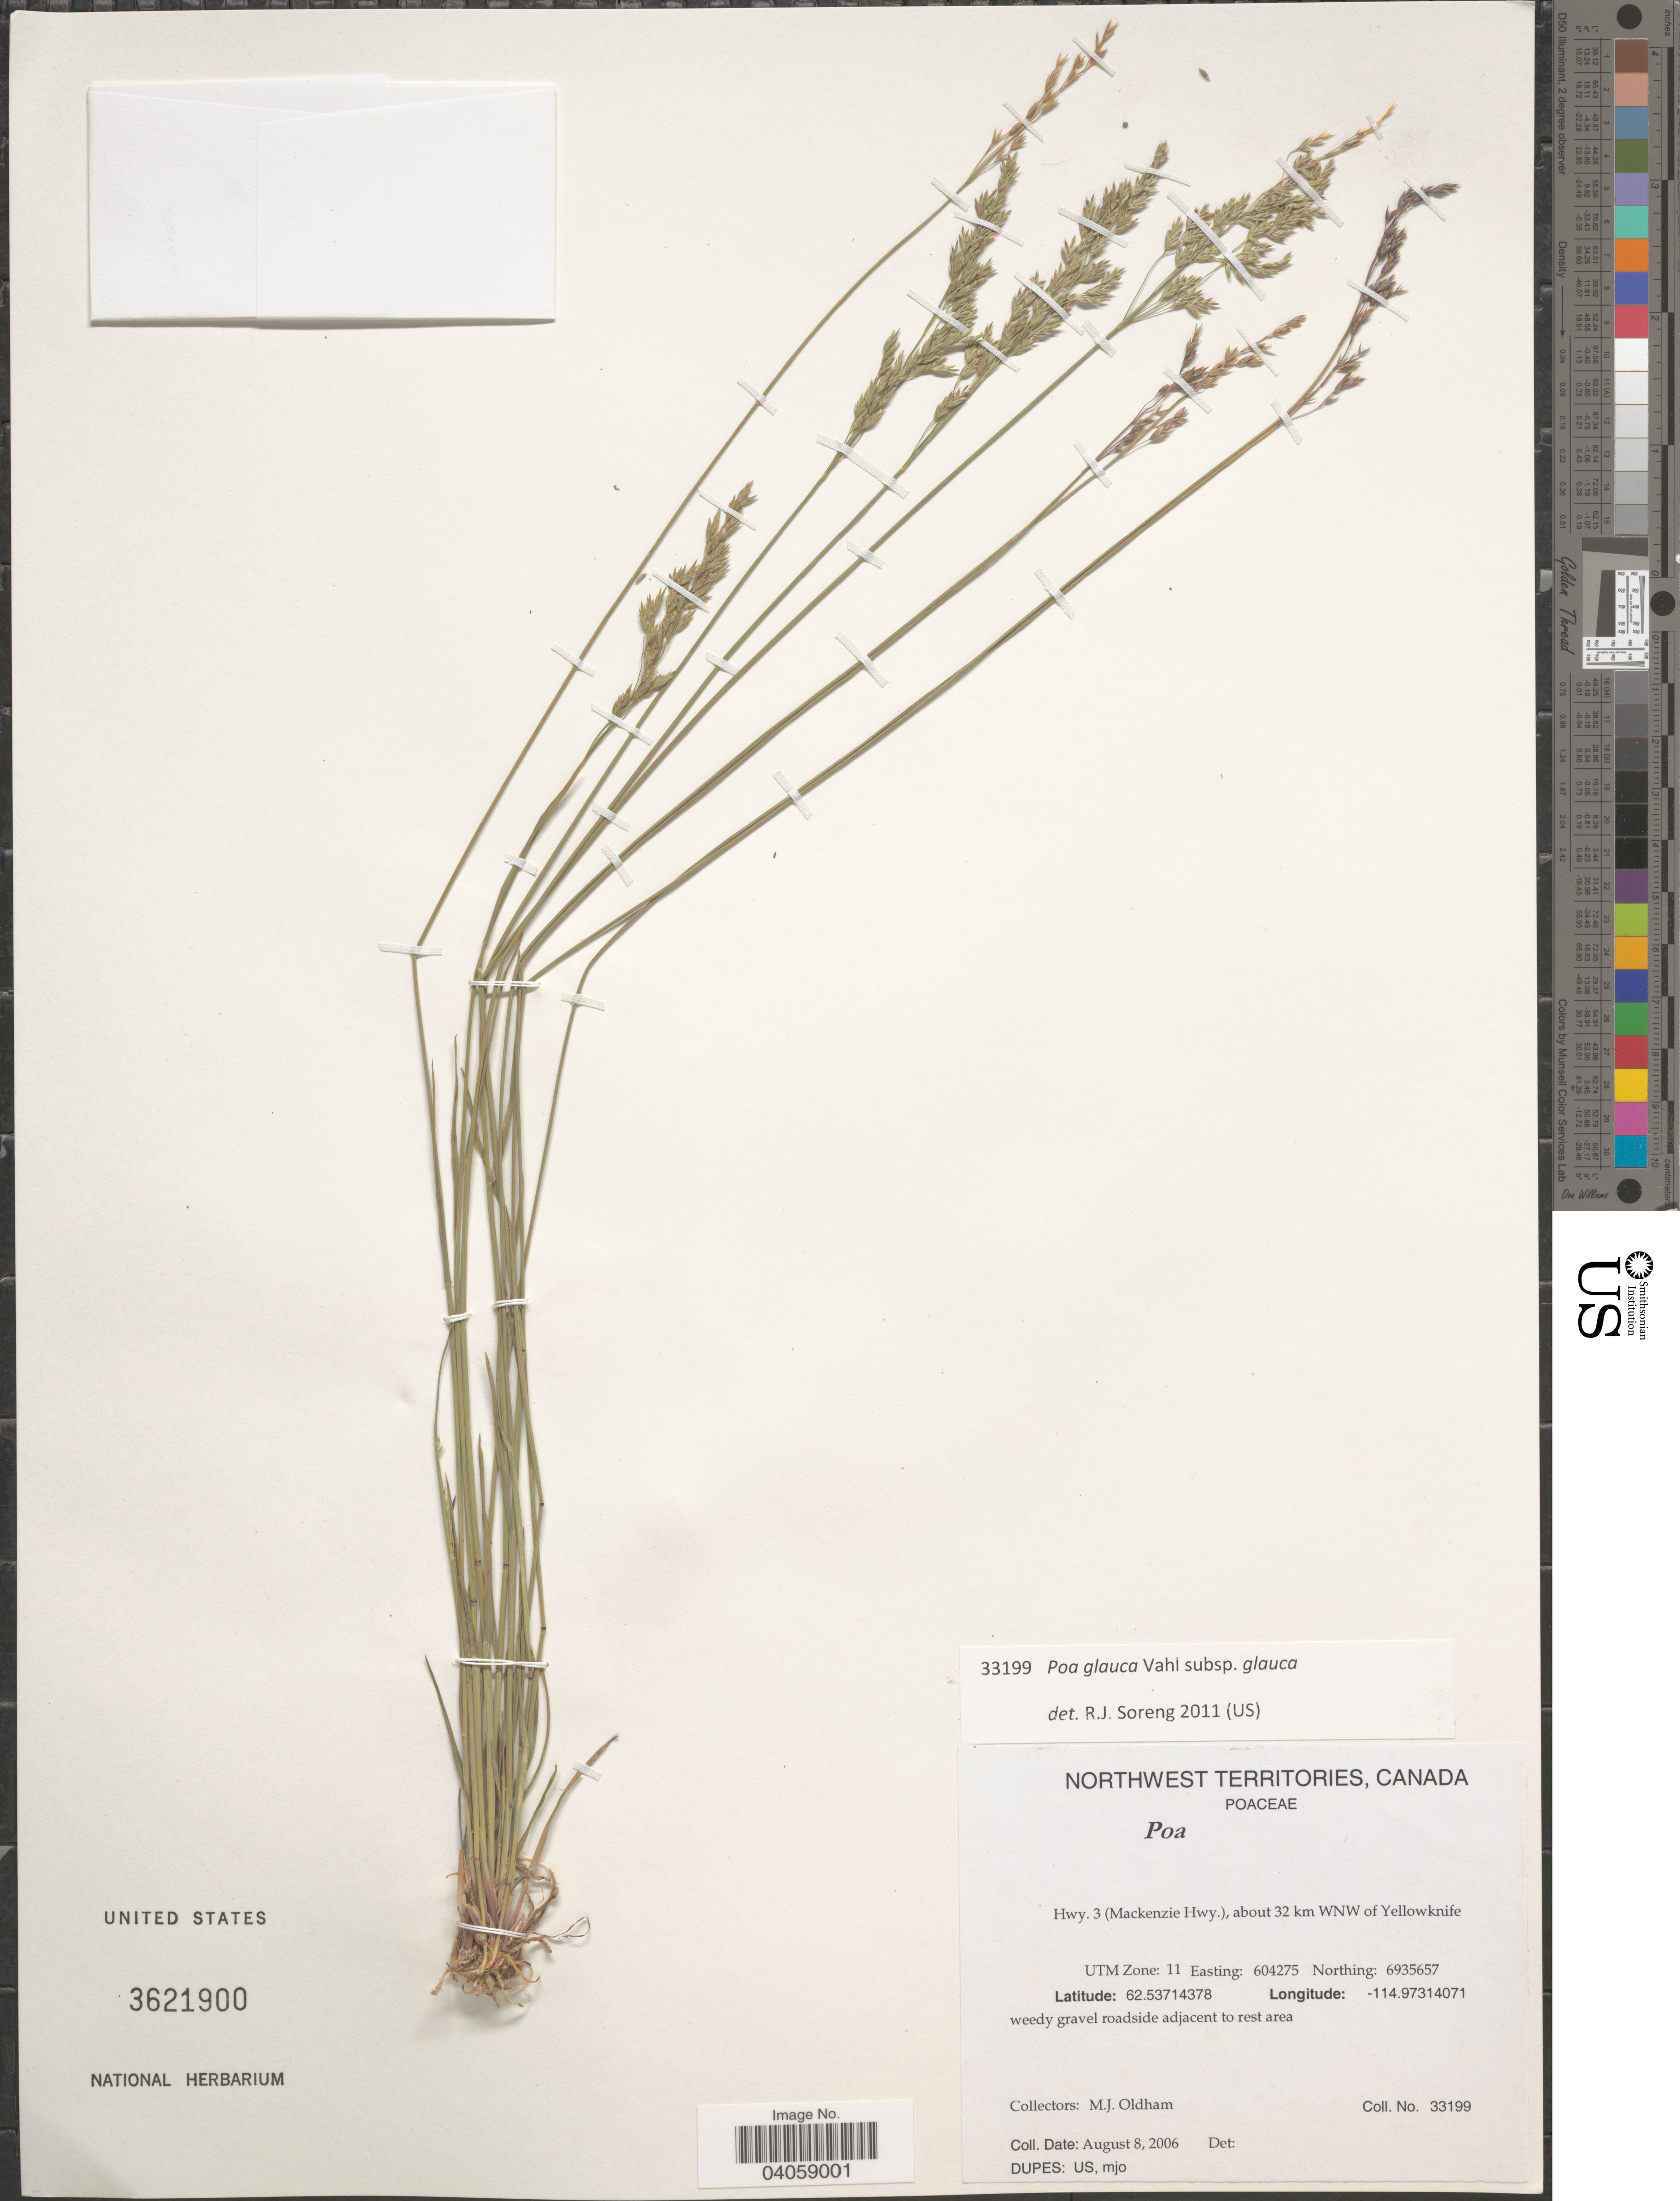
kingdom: Plantae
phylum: Tracheophyta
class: Liliopsida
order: Poales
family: Poaceae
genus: Poa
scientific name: Poa glauca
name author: Vahl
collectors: M. Oldham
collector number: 33199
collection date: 2006-08-08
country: Canada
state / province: Northwest Territories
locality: Hwy. 3 (Mackenzie Hwy.), about 32 km WNW of Yellowknife. UTM Zone: 11. Easting: 604275. Northing: 6935657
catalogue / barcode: US 3621900